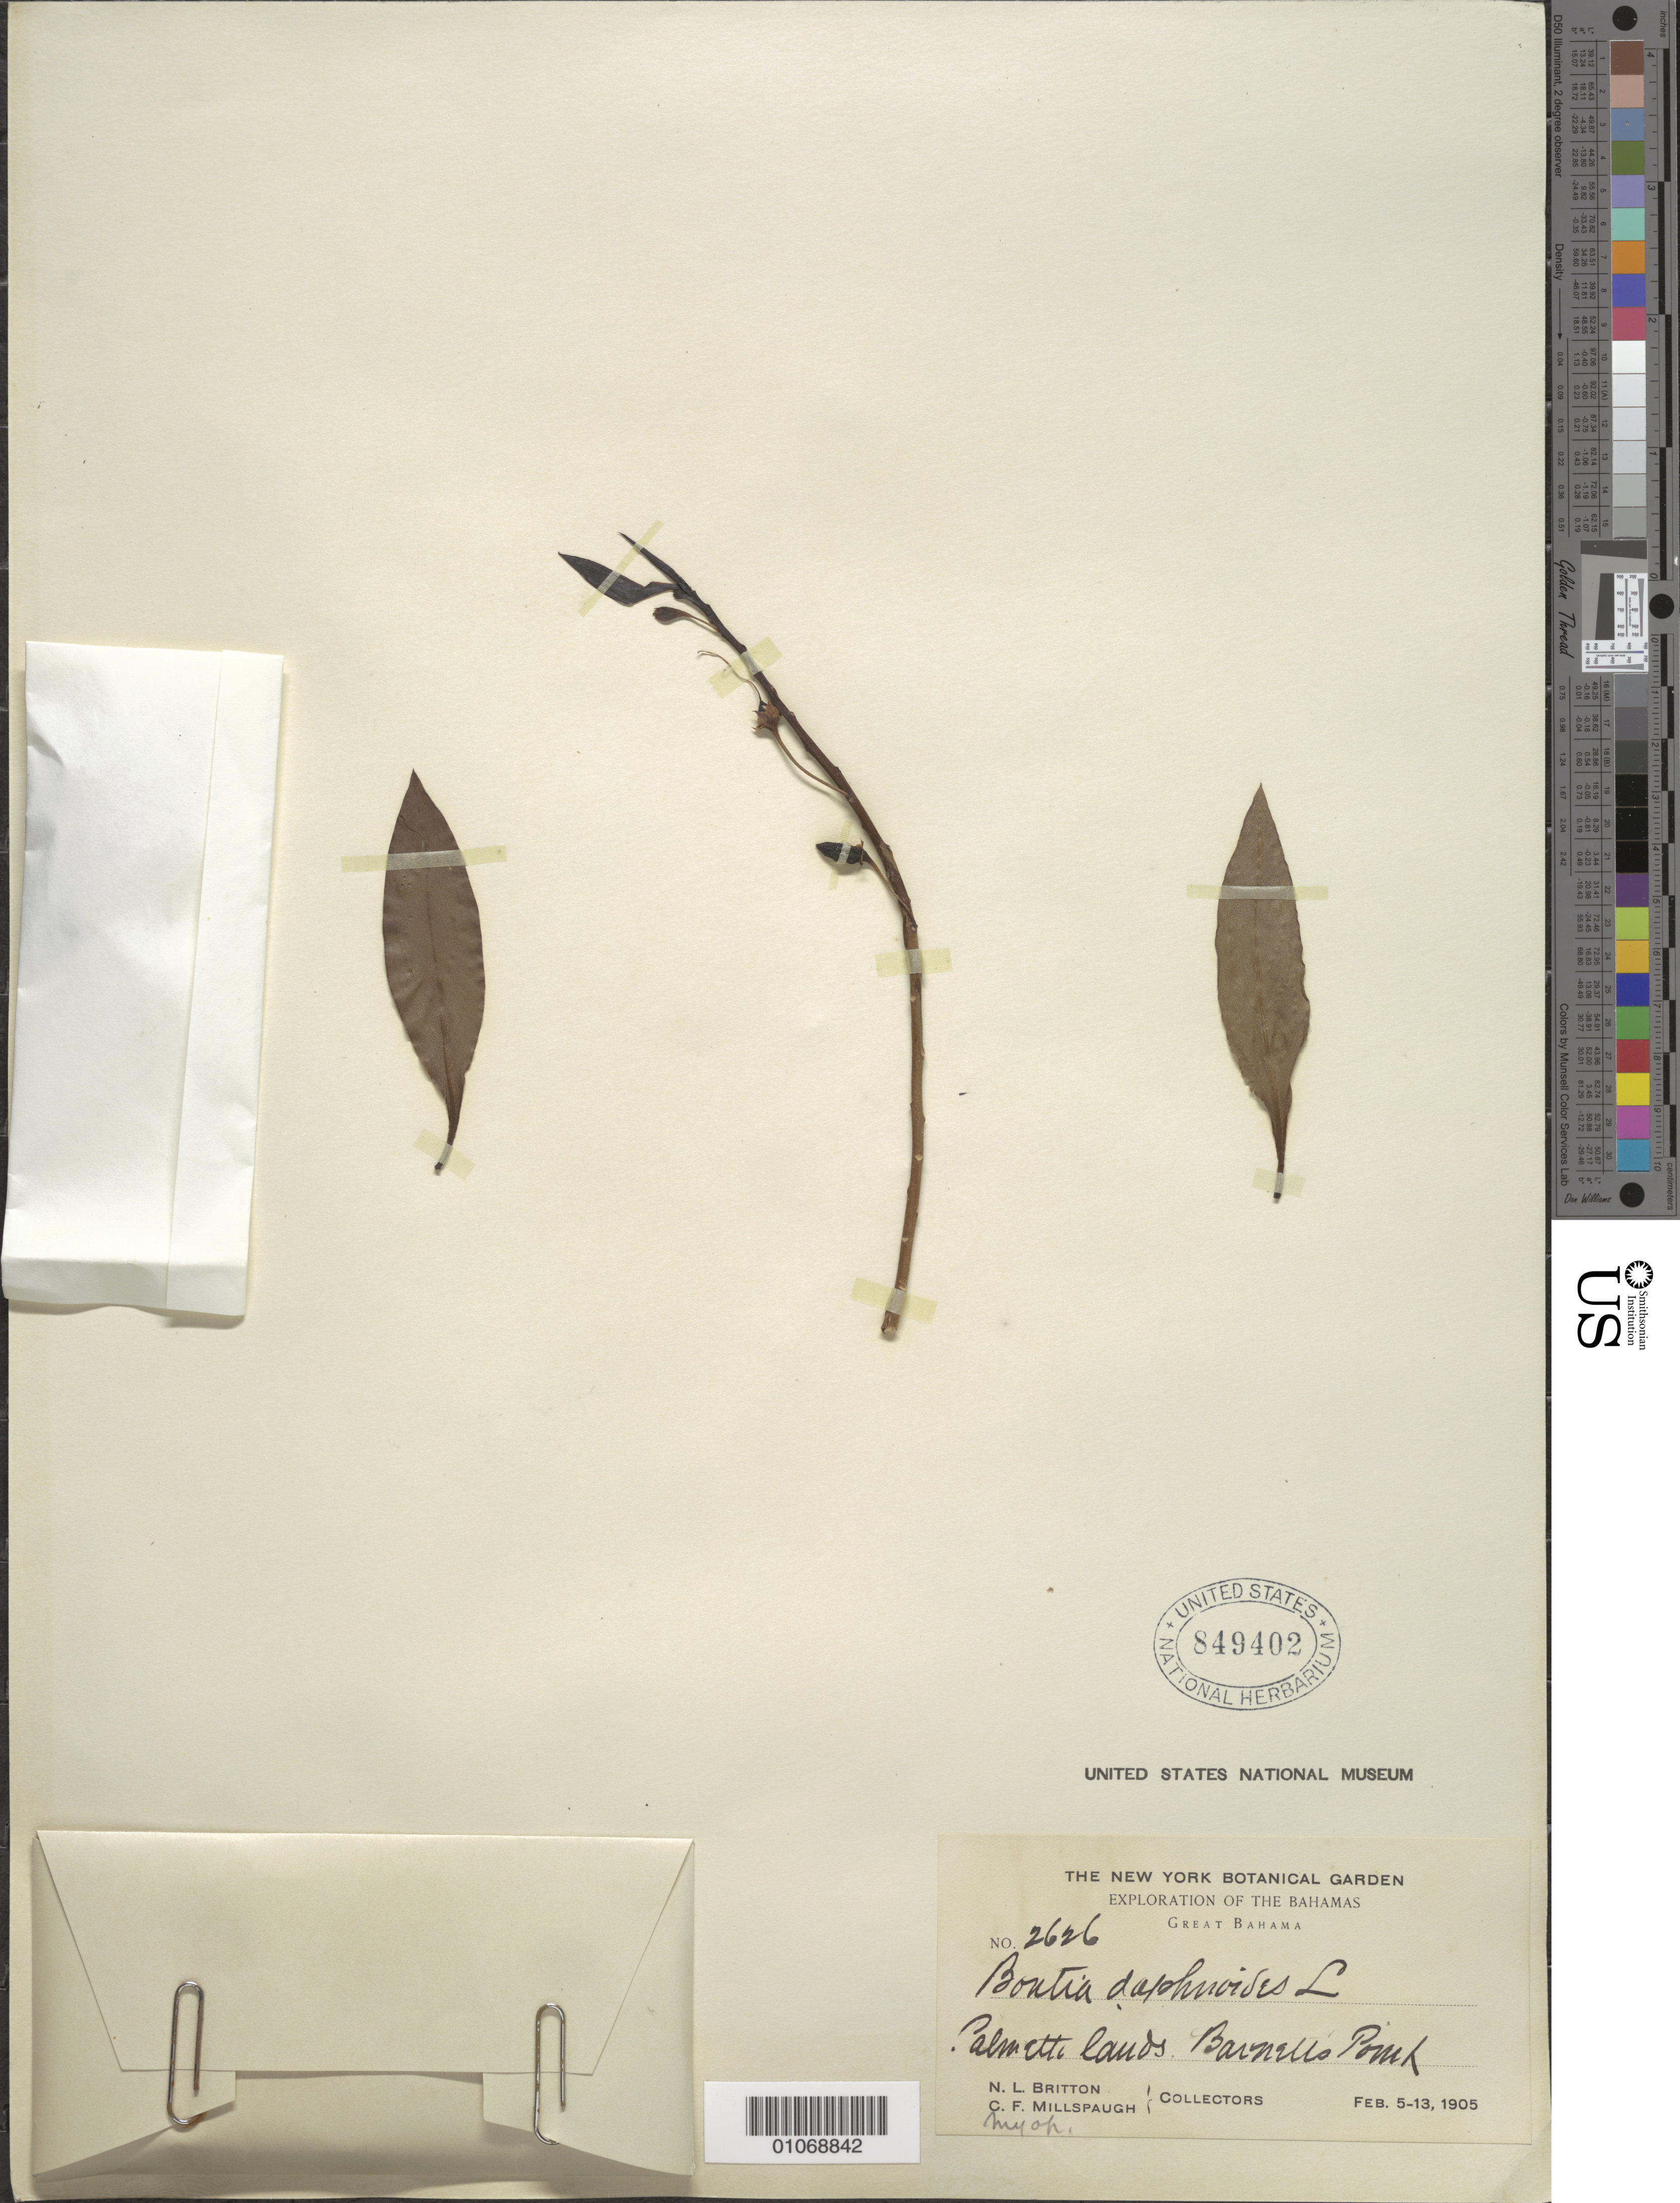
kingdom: Plantae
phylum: Tracheophyta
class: Magnoliopsida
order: Lamiales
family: Scrophulariaceae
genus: Bontia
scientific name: Bontia daphnoides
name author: L.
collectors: N. Britton & C. F. Millspaugh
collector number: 2626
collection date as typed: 05 Feb 1905 to 13 Feb 1905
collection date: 1905-02-05/1905-02-13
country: Bahamas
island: Great Bahama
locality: Palmetti lands, Barnells Pond.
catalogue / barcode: US 849402